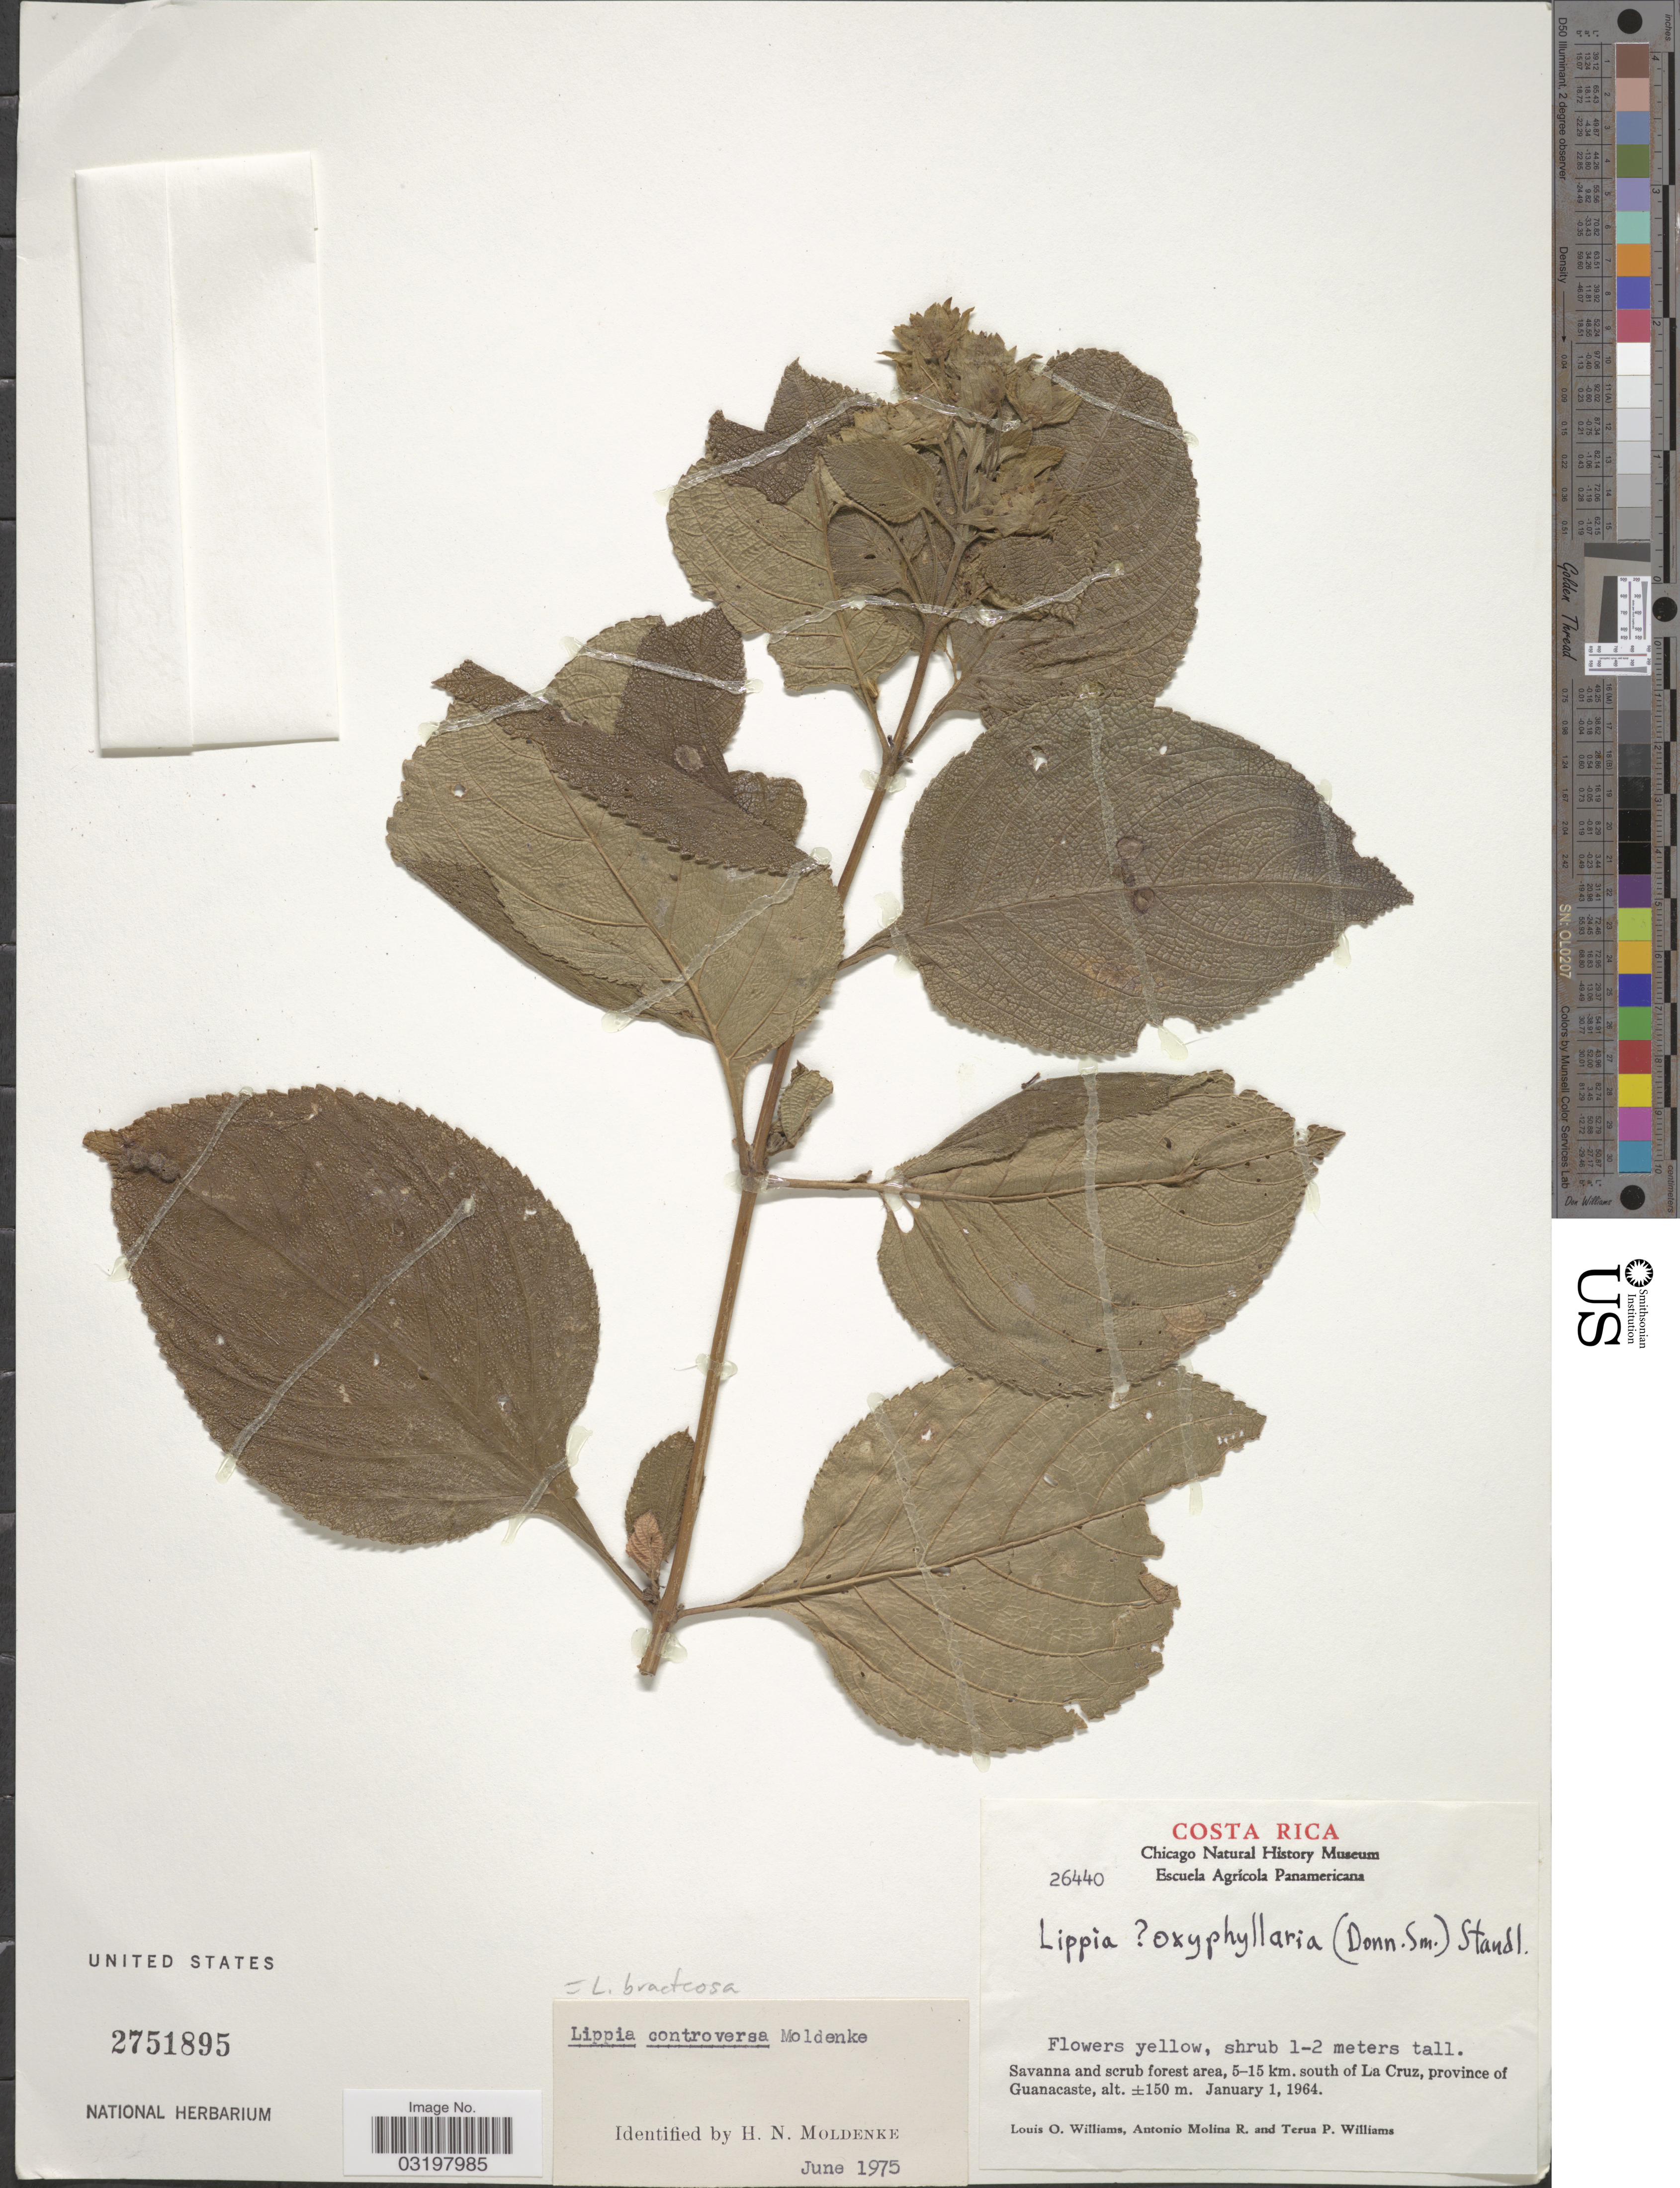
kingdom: Plantae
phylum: Tracheophyta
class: Magnoliopsida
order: Lamiales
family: Verbenaceae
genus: Lippia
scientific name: Lippia bracteosa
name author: (M. Martens & Galeotti) Moldenke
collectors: L. O. Williams, A. Molina R. & T. Williams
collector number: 26440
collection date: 1964-01-01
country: Costa Rica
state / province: Guanacaste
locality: Savanna and scrub forest area, 5-15 km. south of La Cruz, province of Guanacaste.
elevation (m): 150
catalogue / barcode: US 2751895